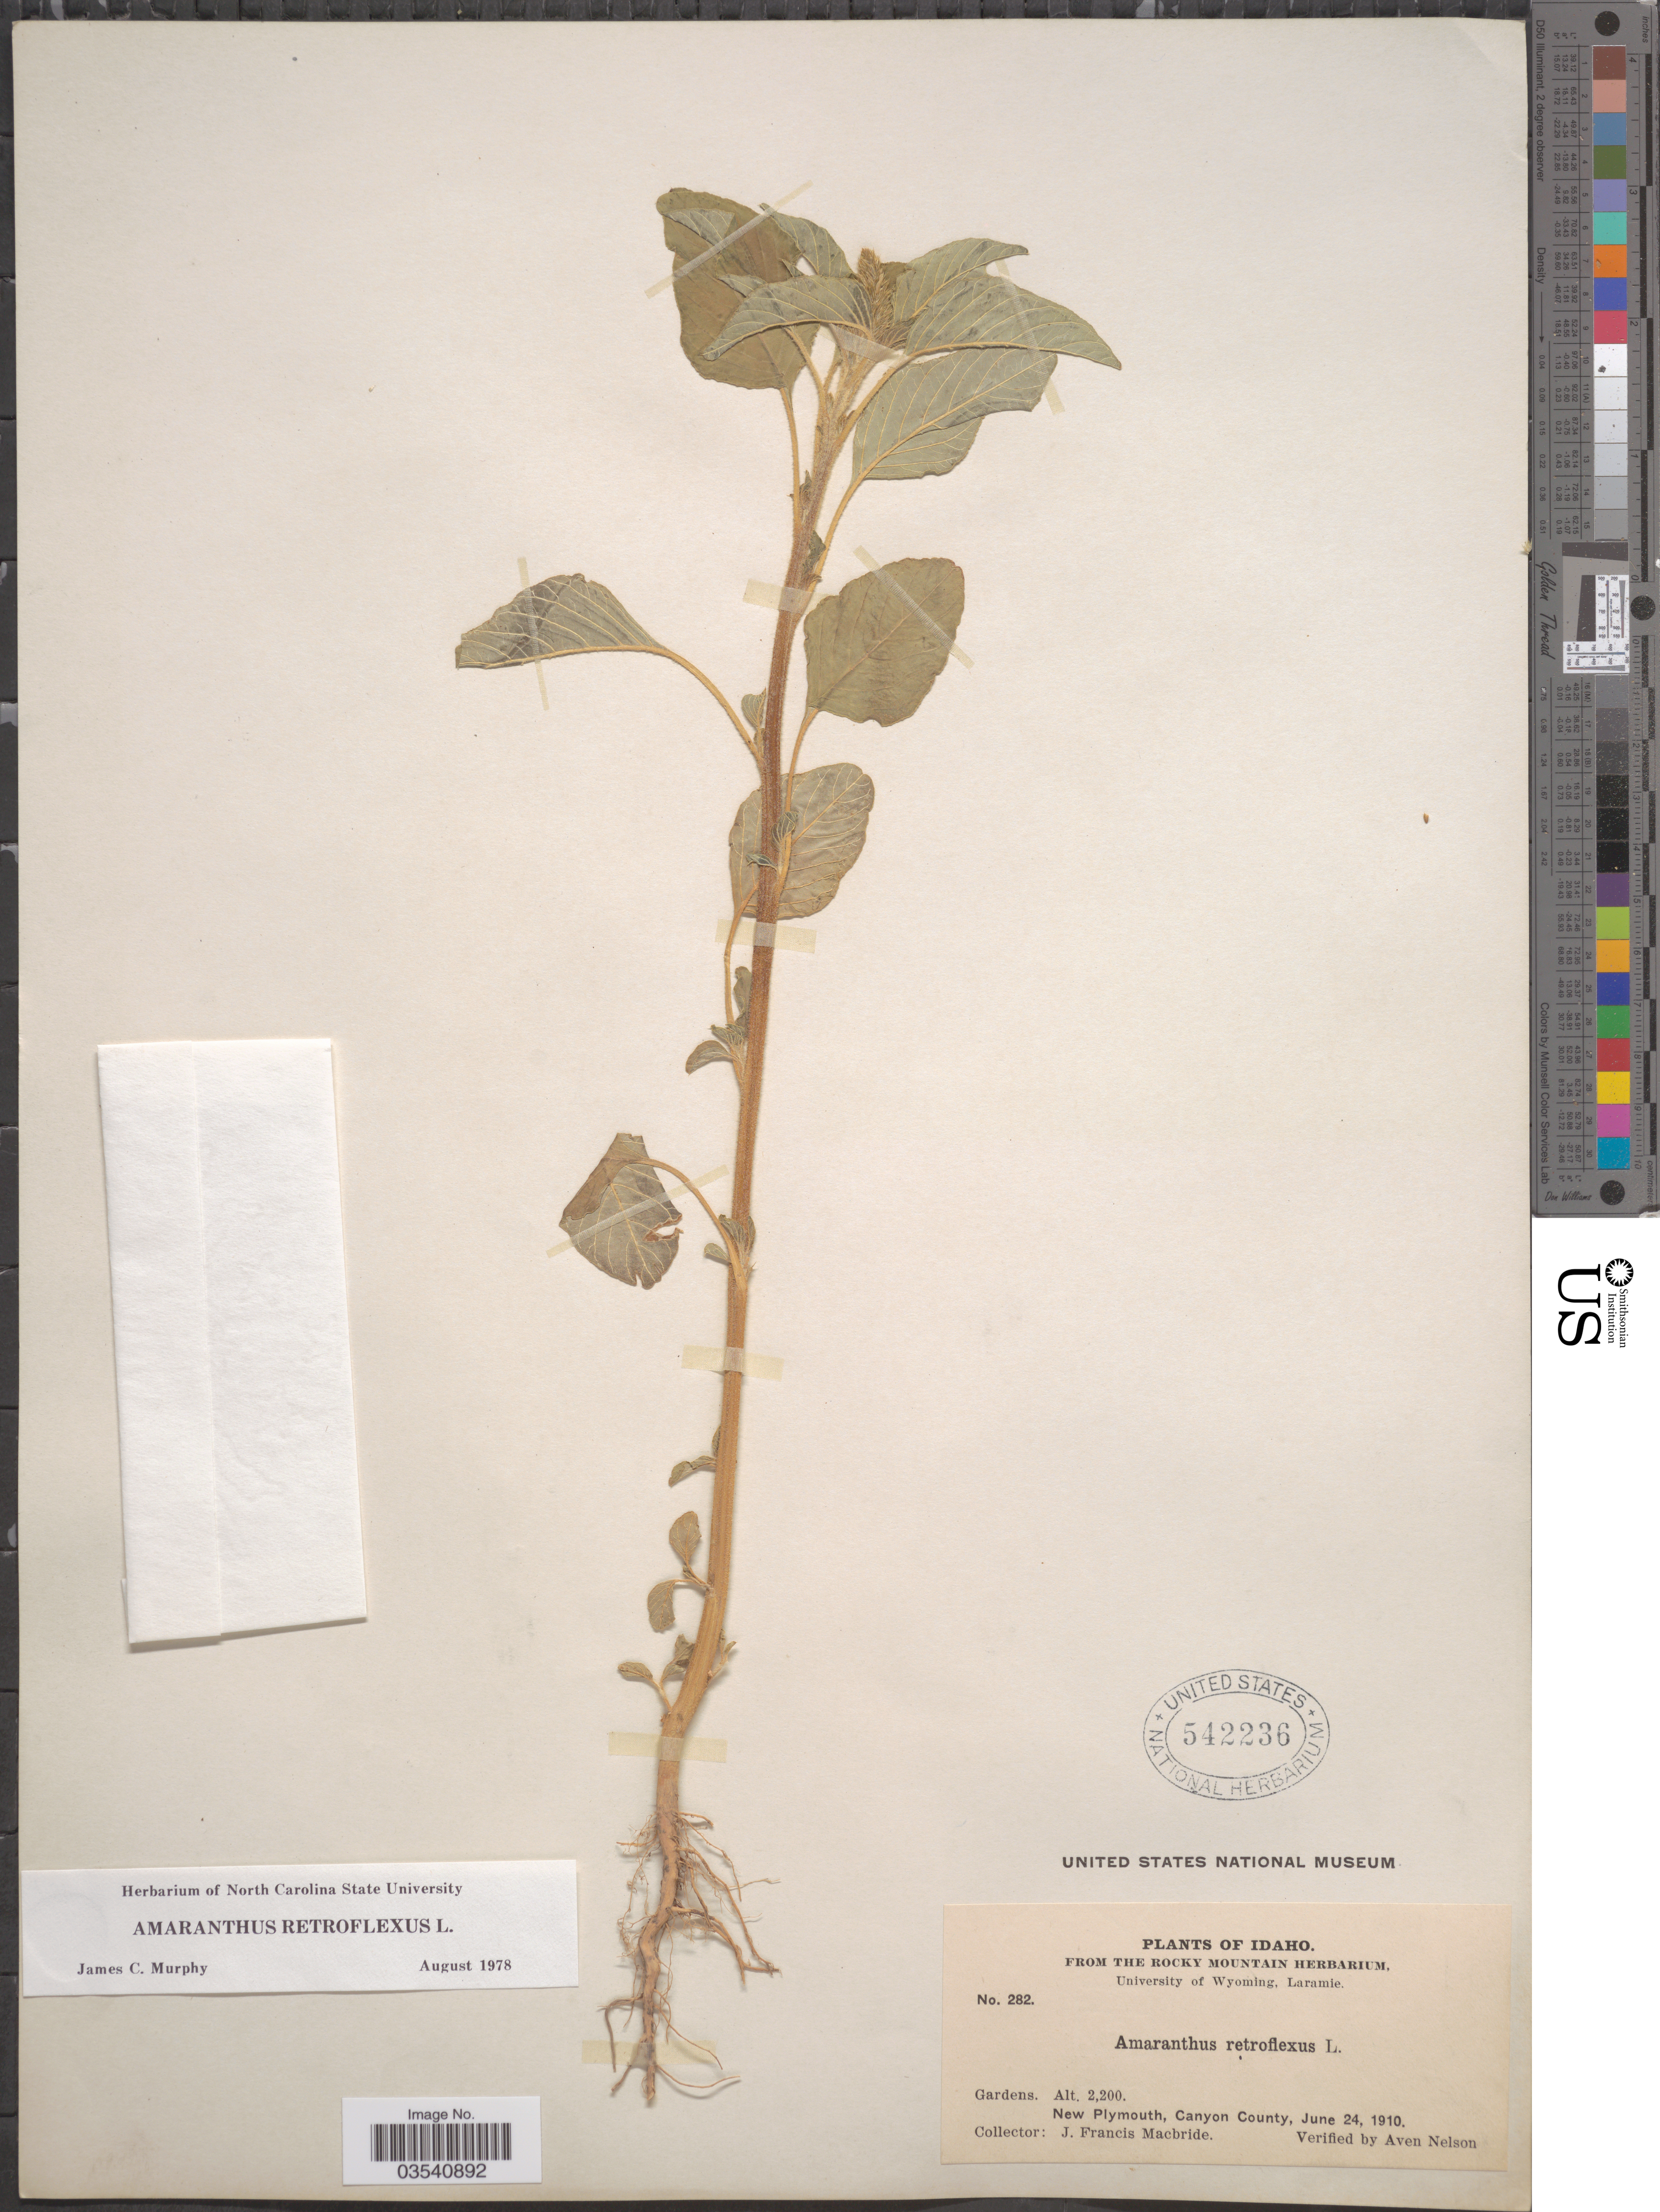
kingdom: Plantae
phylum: Tracheophyta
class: Magnoliopsida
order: Caryophyllales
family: Amaranthaceae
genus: Amaranthus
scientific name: Amaranthus retroflexus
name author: L.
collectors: J. F. Macbride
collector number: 282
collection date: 1910-06-24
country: United States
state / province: Idaho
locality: New Plymouth, Canyon County.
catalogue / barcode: US 542236